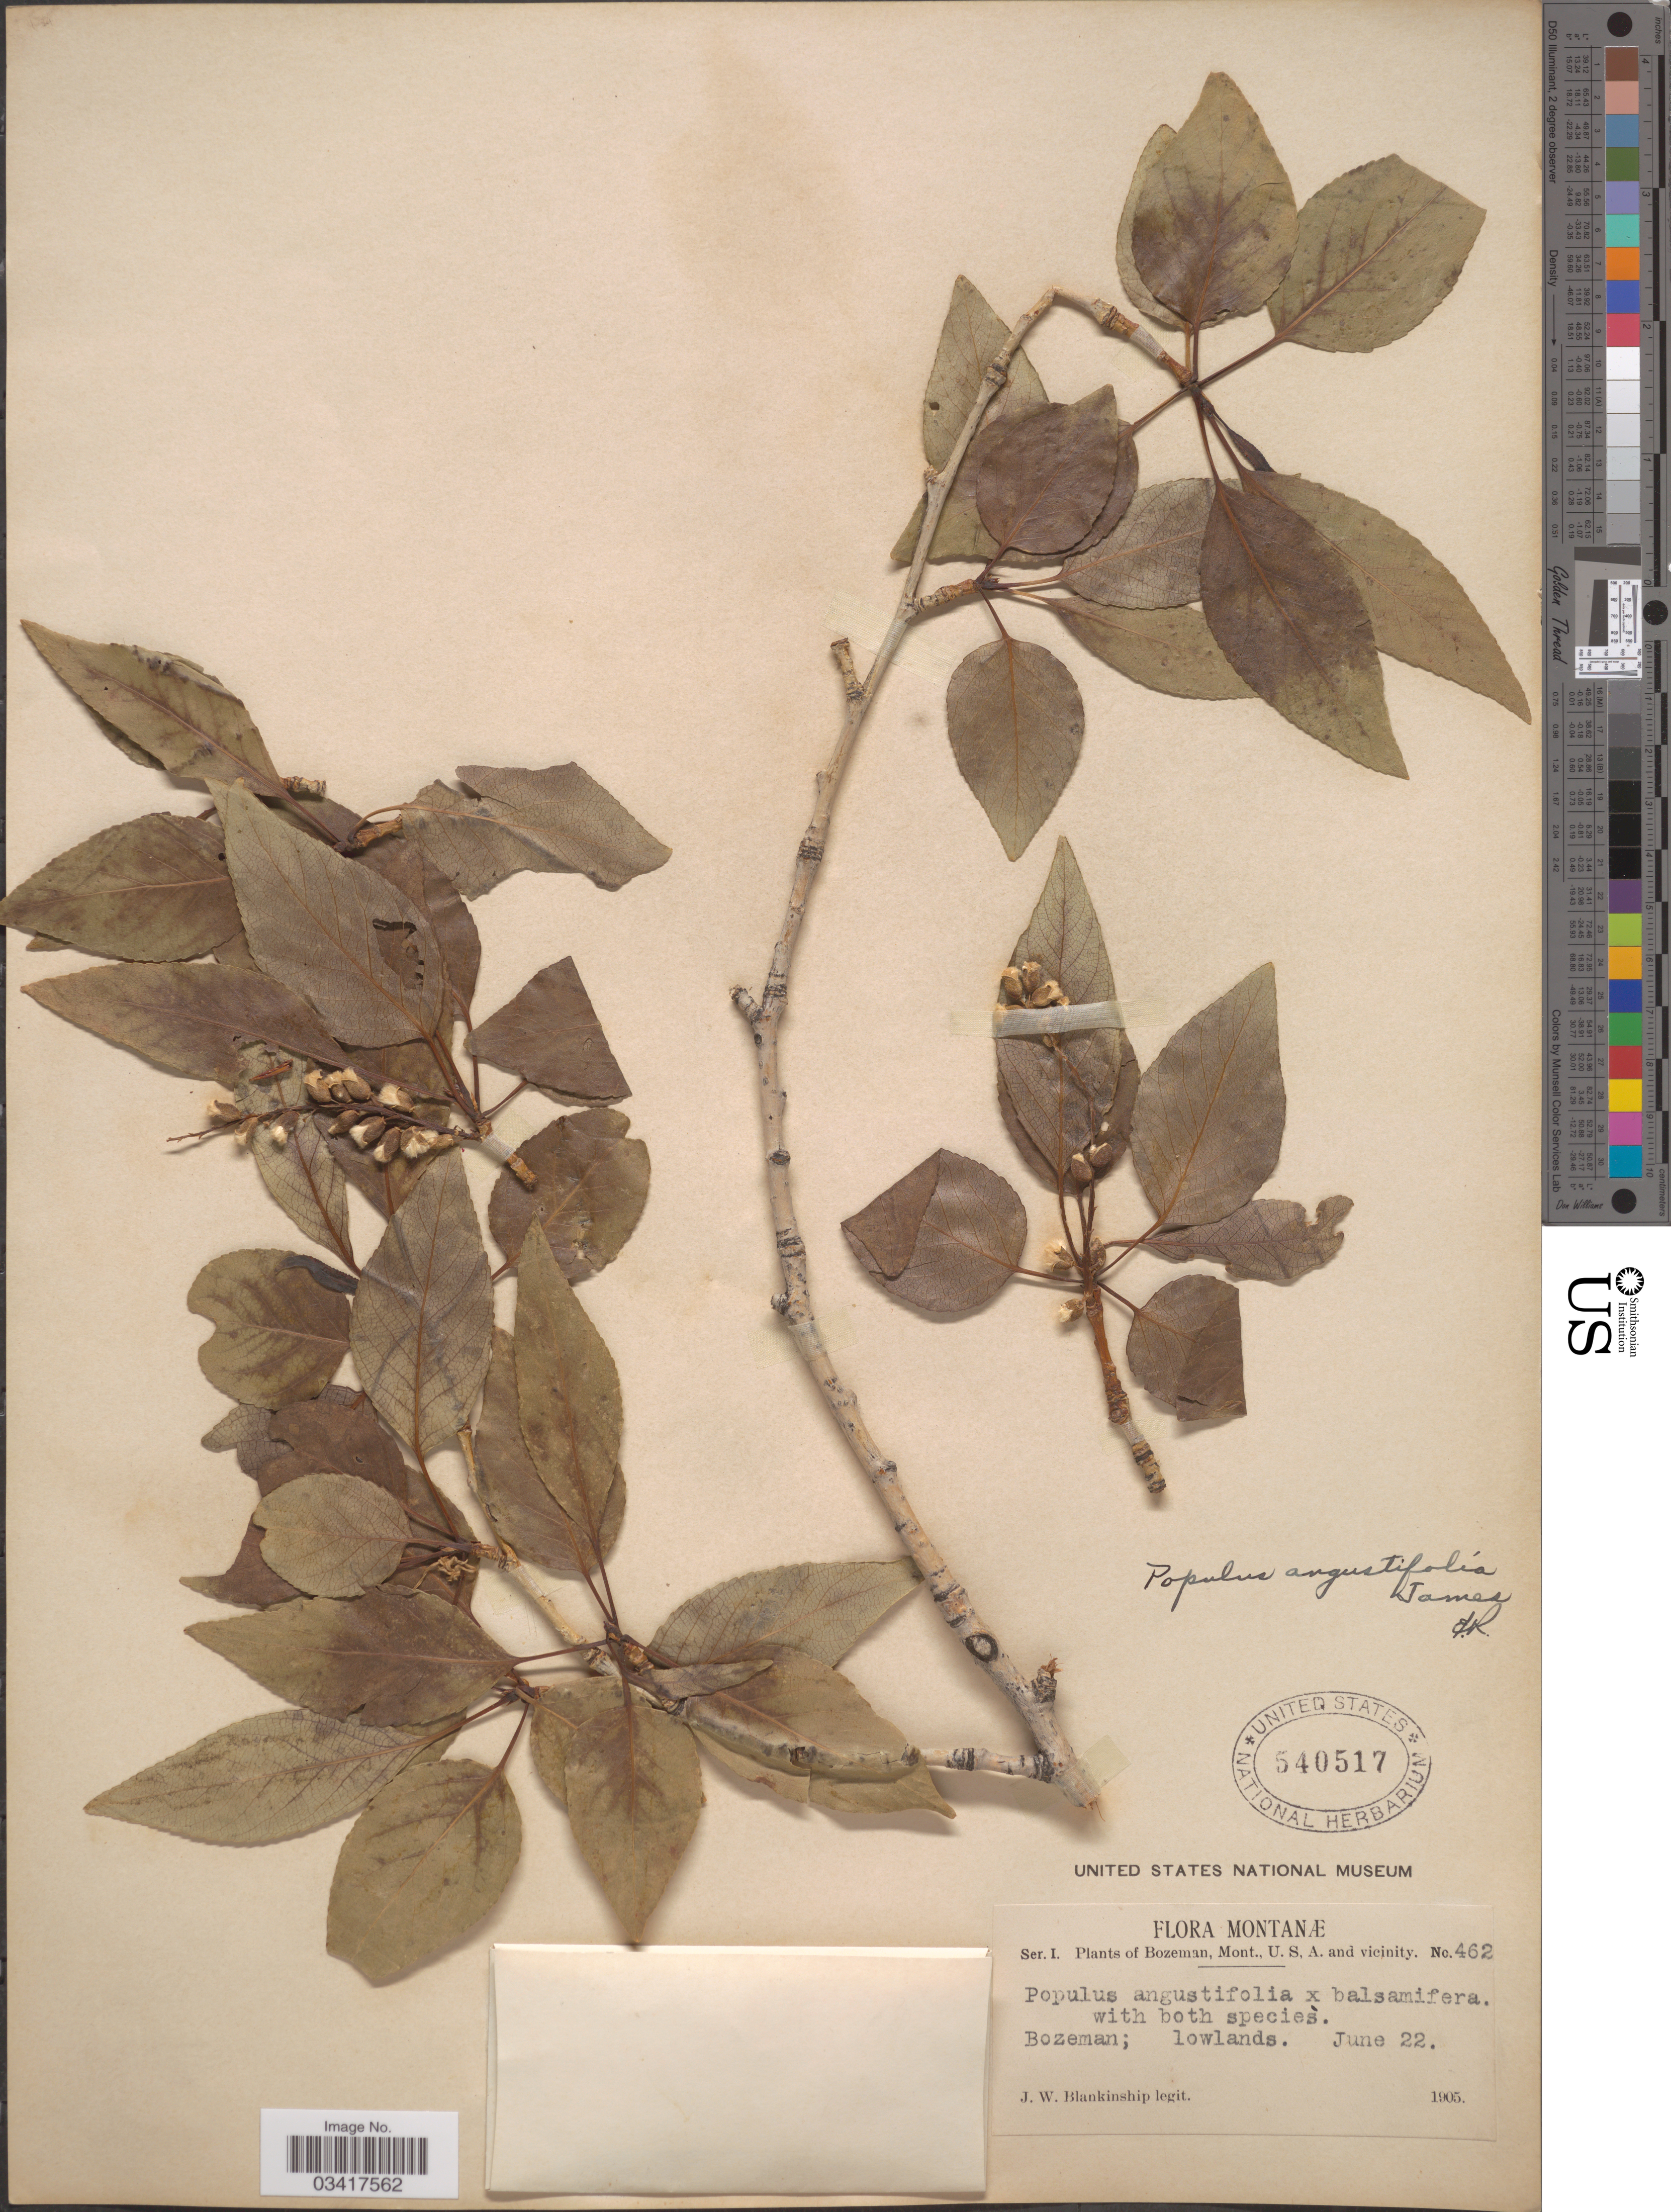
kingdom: Plantae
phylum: Tracheophyta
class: Magnoliopsida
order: Malpighiales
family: Salicaceae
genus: Populus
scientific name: Populus angustifolia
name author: E. James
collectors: J. W. Blankinship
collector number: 462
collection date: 1905-06-22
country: United States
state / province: Montana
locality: Bozeman, and vicinity. Bozeman.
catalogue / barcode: US 540517